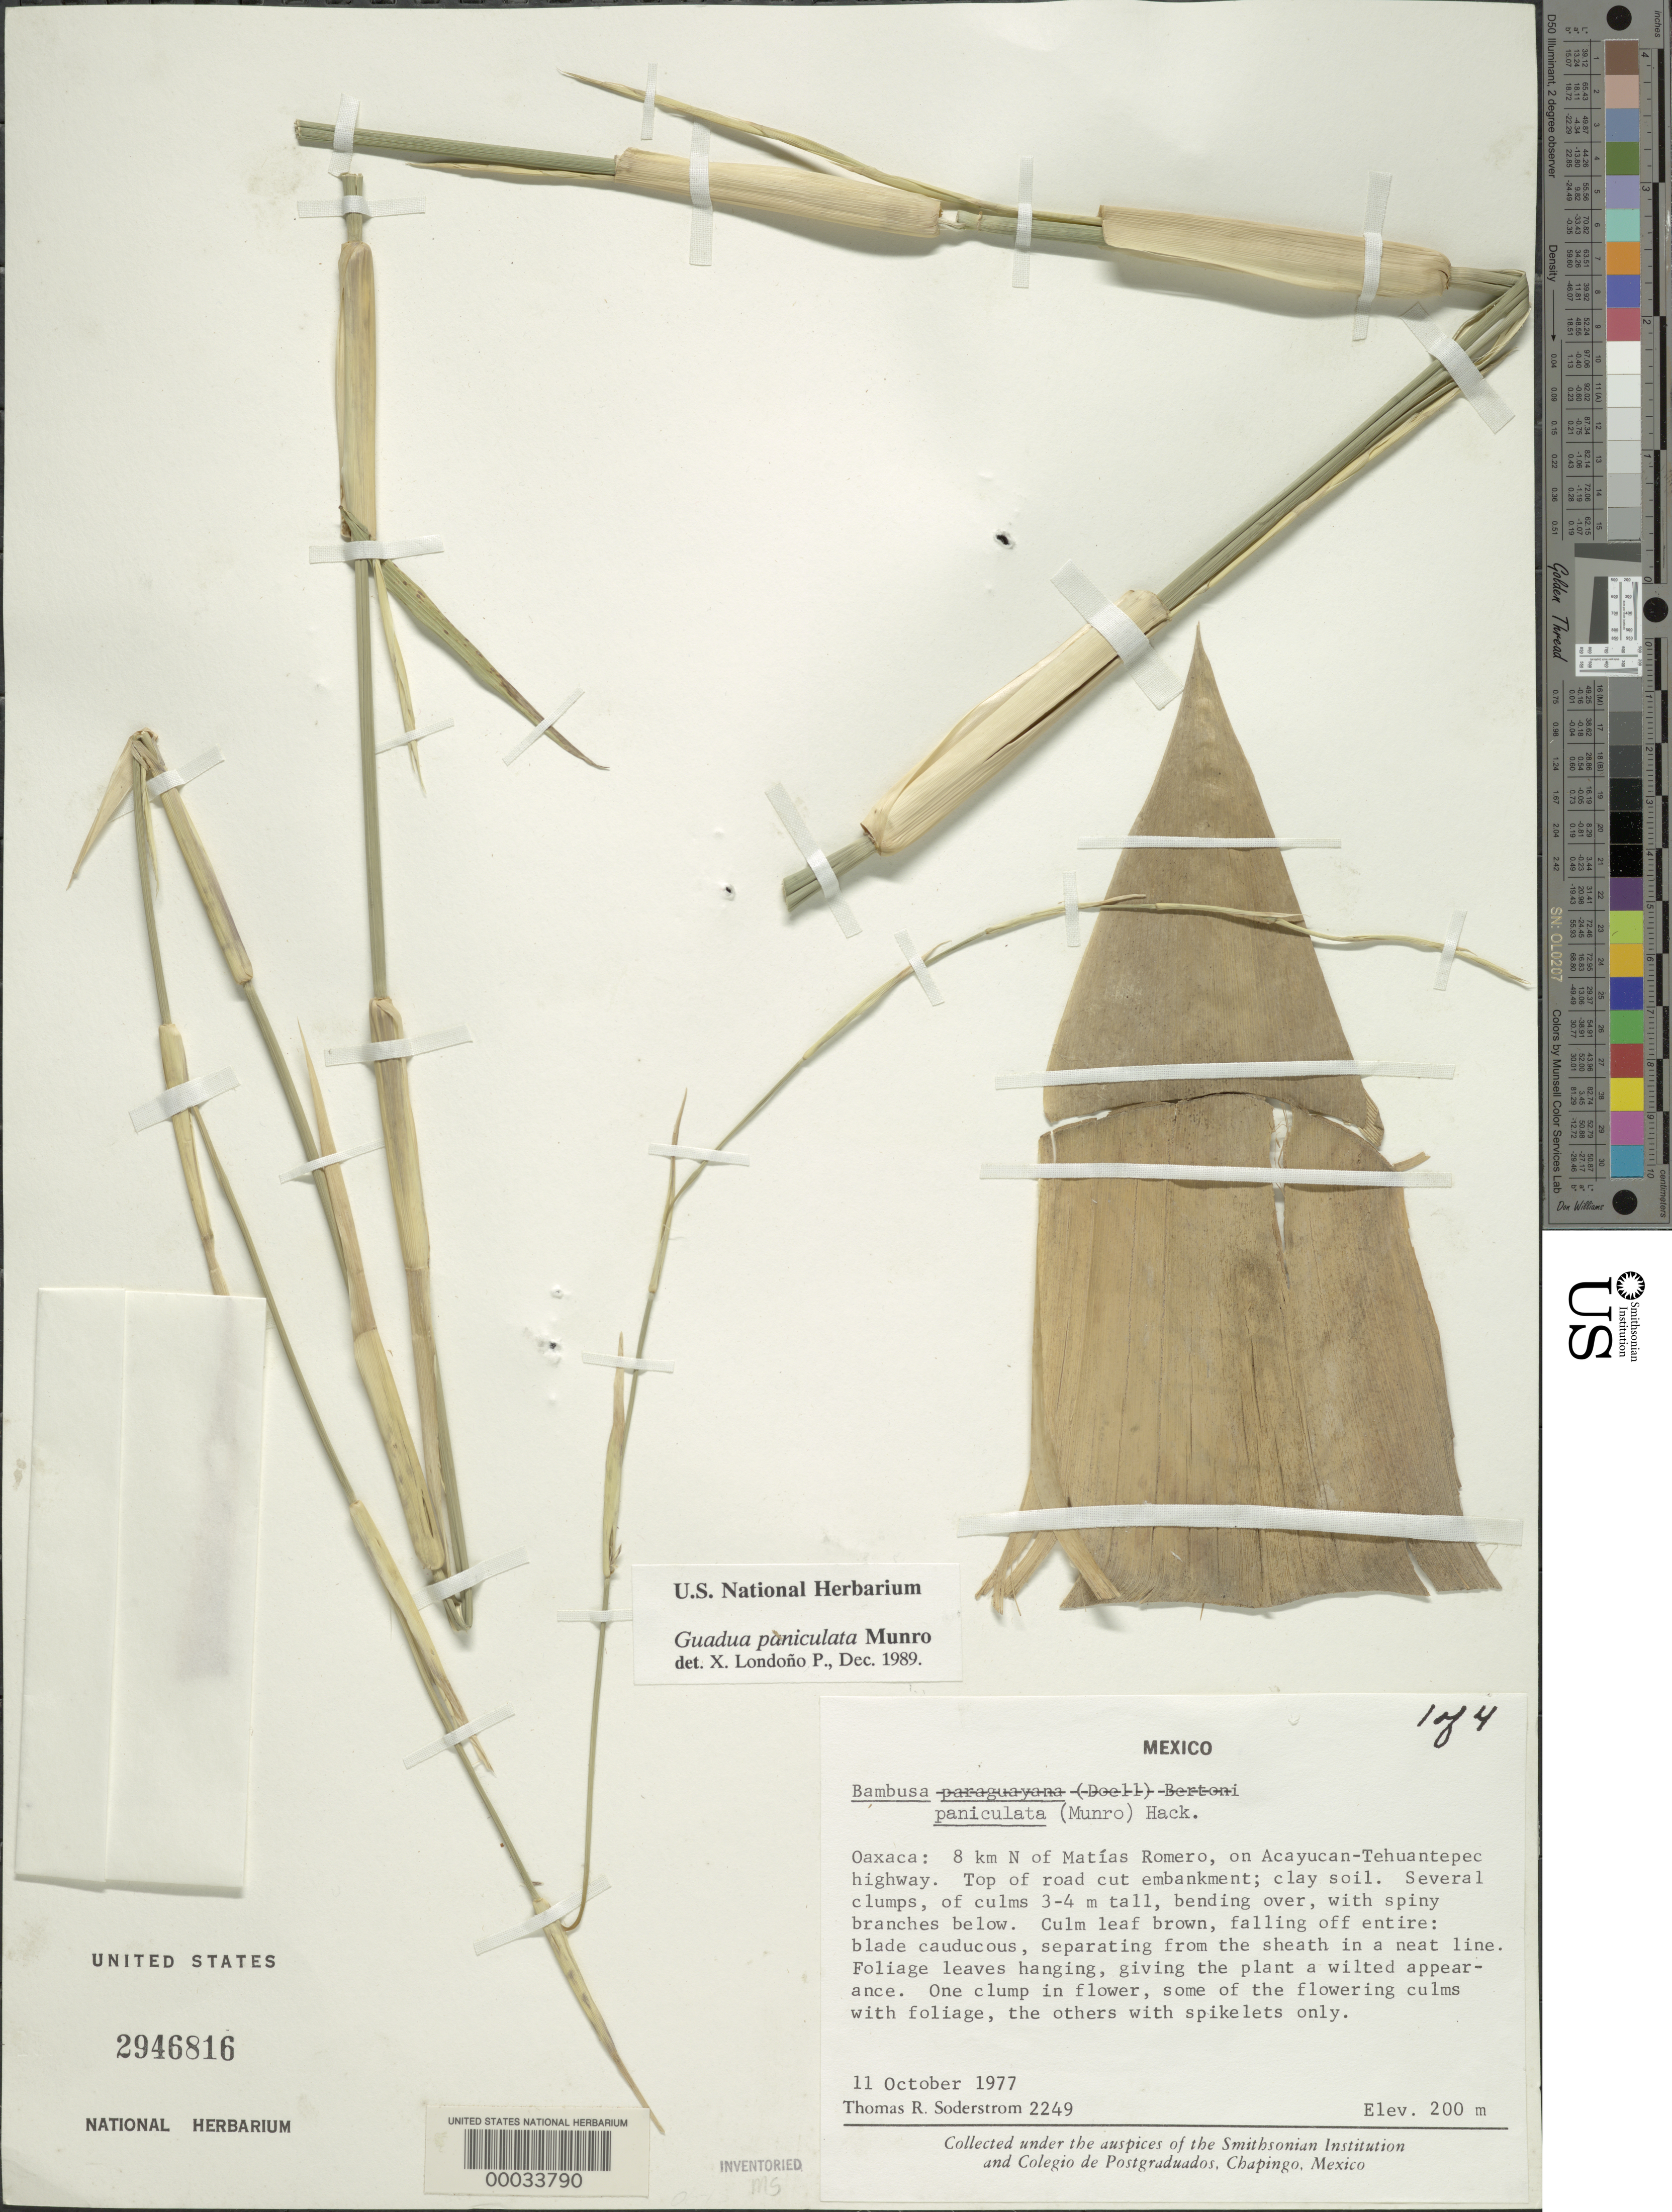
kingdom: Plantae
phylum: Tracheophyta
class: Liliopsida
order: Poales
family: Poaceae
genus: Guadua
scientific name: Guadua paniculata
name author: Munro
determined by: Londoño, X., (TULV), Jardin Botanico "Juan Maria Cespedes"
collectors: T. R. Soderstrom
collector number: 2249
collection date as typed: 11 Oct 1977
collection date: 1977-10-11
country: Mexico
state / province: Oaxaca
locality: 8 km N of Matias Romero on Acayucan - Tehuantepec highway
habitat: Top of road cut embankment; clay soil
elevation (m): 200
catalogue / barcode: US 2946816